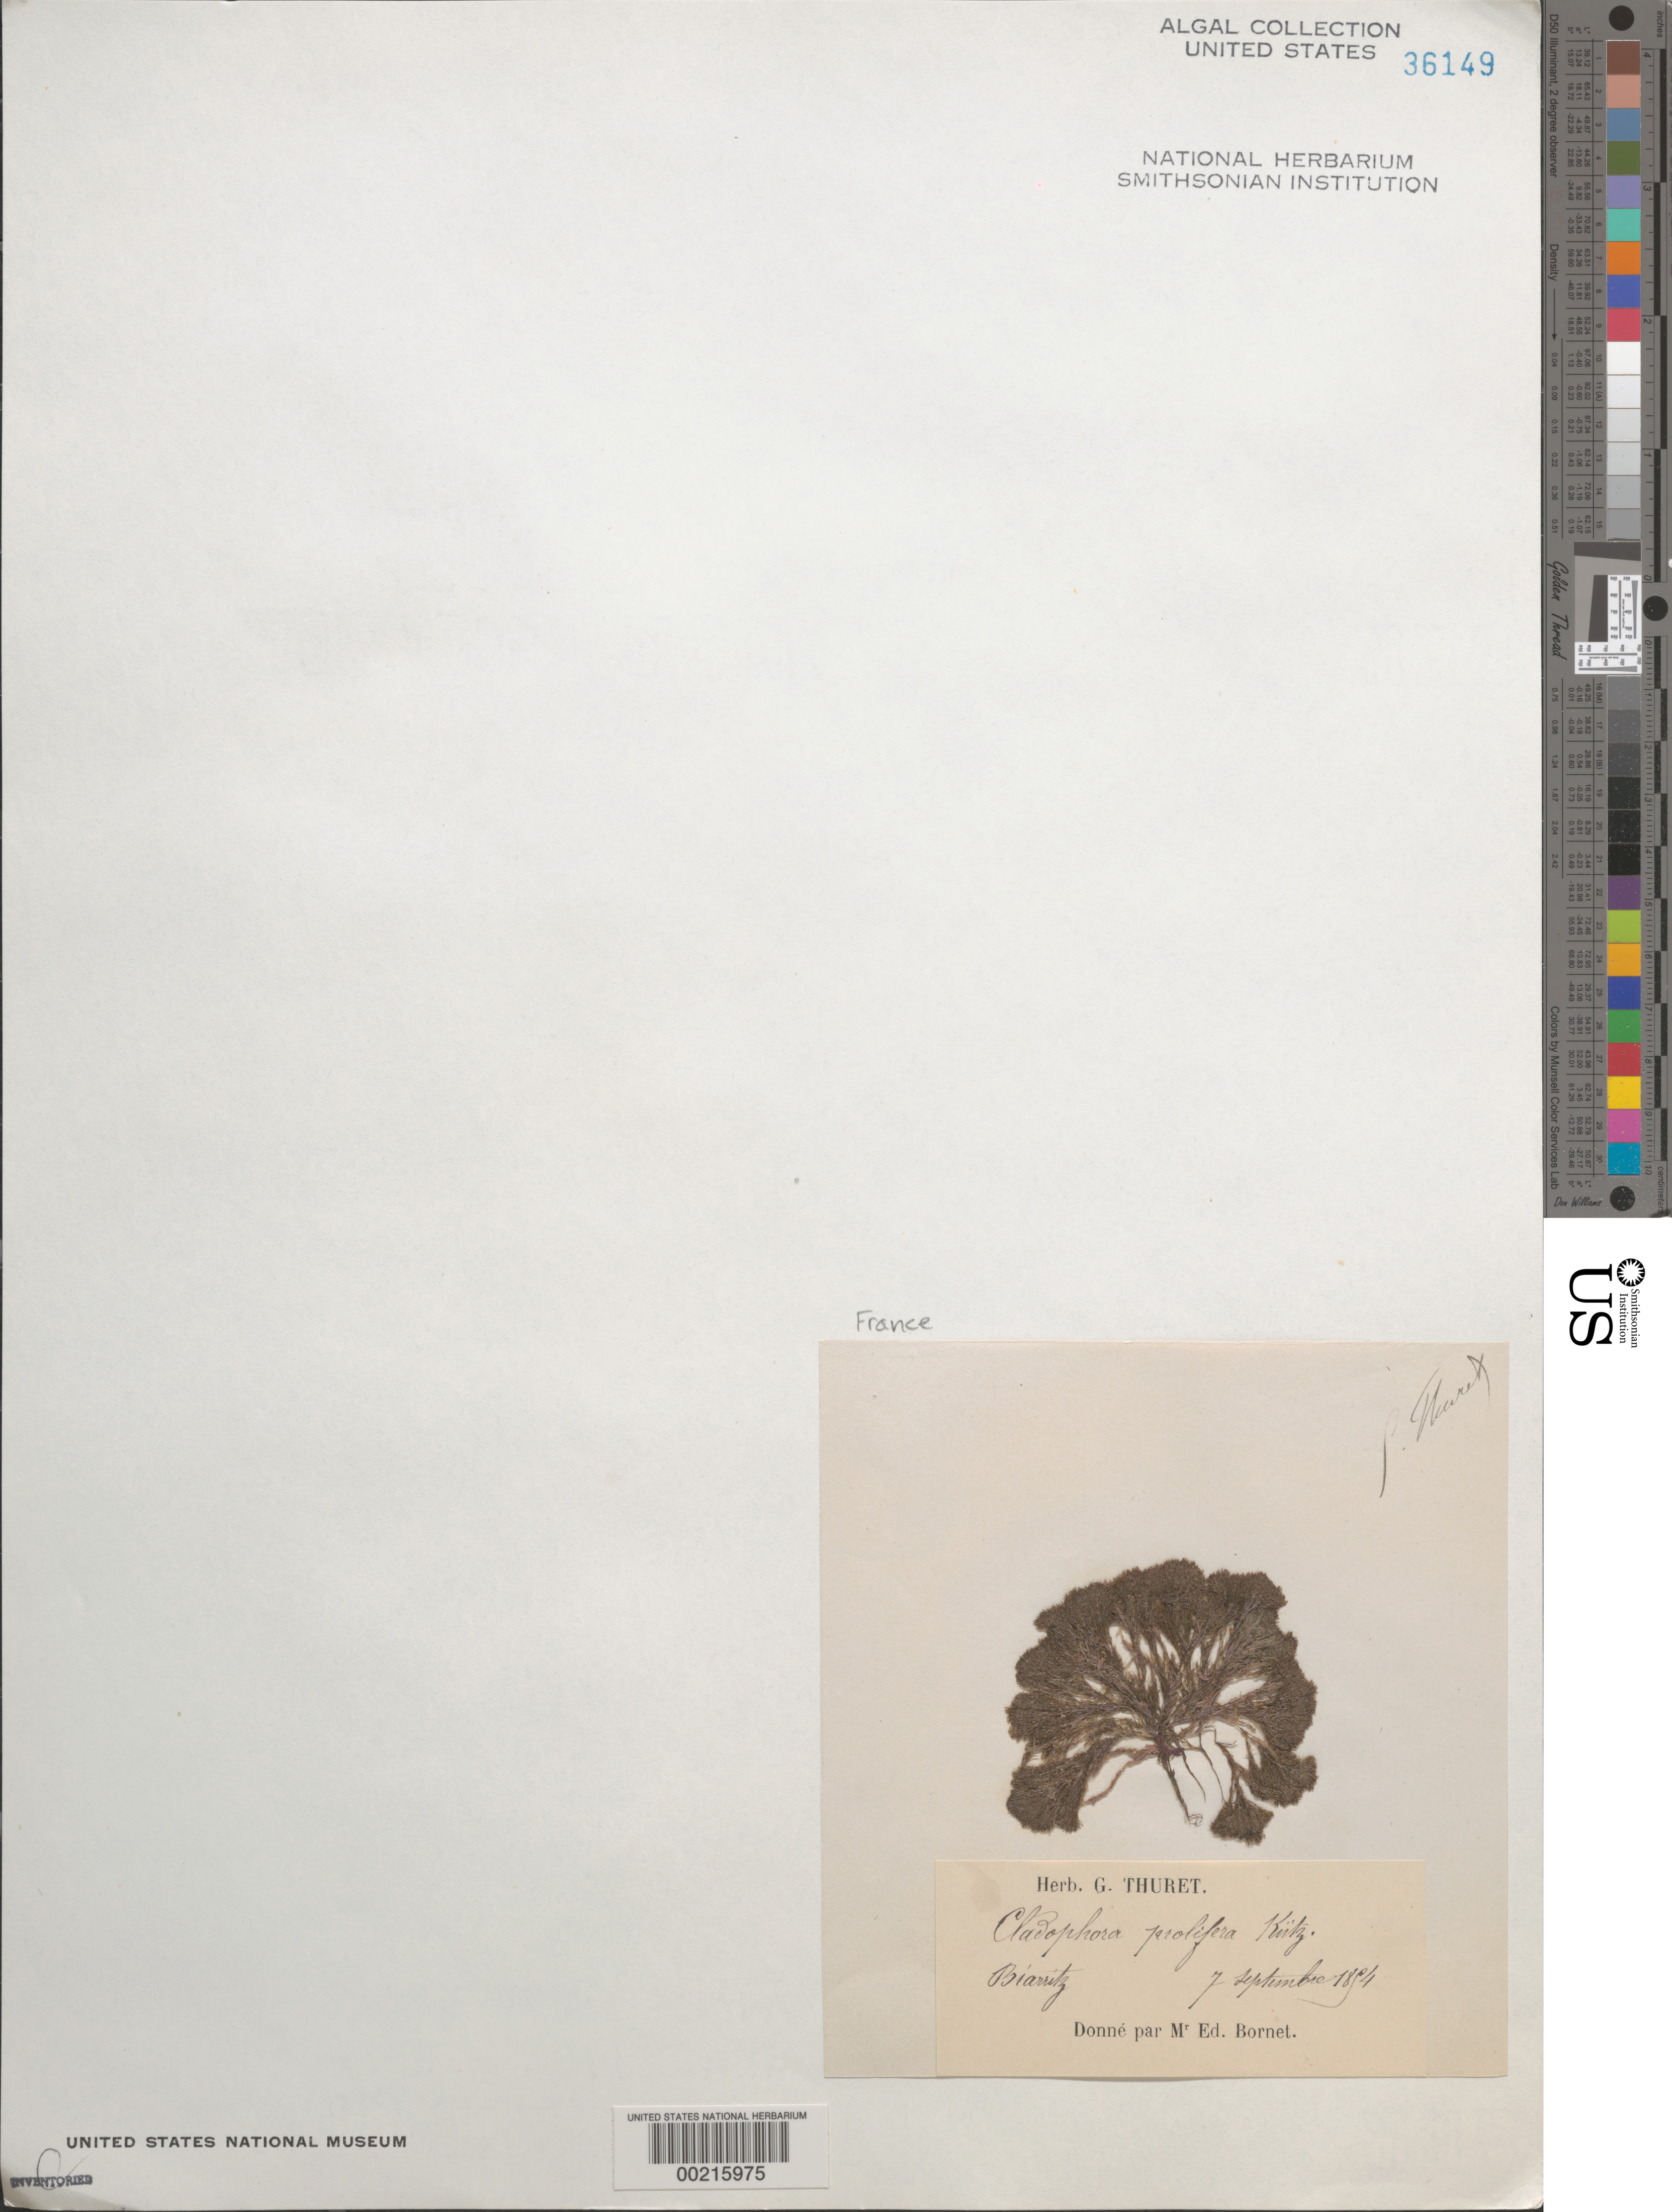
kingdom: Plantae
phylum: Chlorophyta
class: Ulvophyceae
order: Cladophorales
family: Cladophoraceae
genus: Cladophora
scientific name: Cladophora prolifera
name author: (Roth) Kütz.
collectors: G. A. Thuret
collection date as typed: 07 Sep 1954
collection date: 1954-09-07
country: France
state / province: Nouvelle-Aquitaine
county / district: Pyrénées-Atlantiques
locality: Biarritz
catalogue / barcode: US 36149